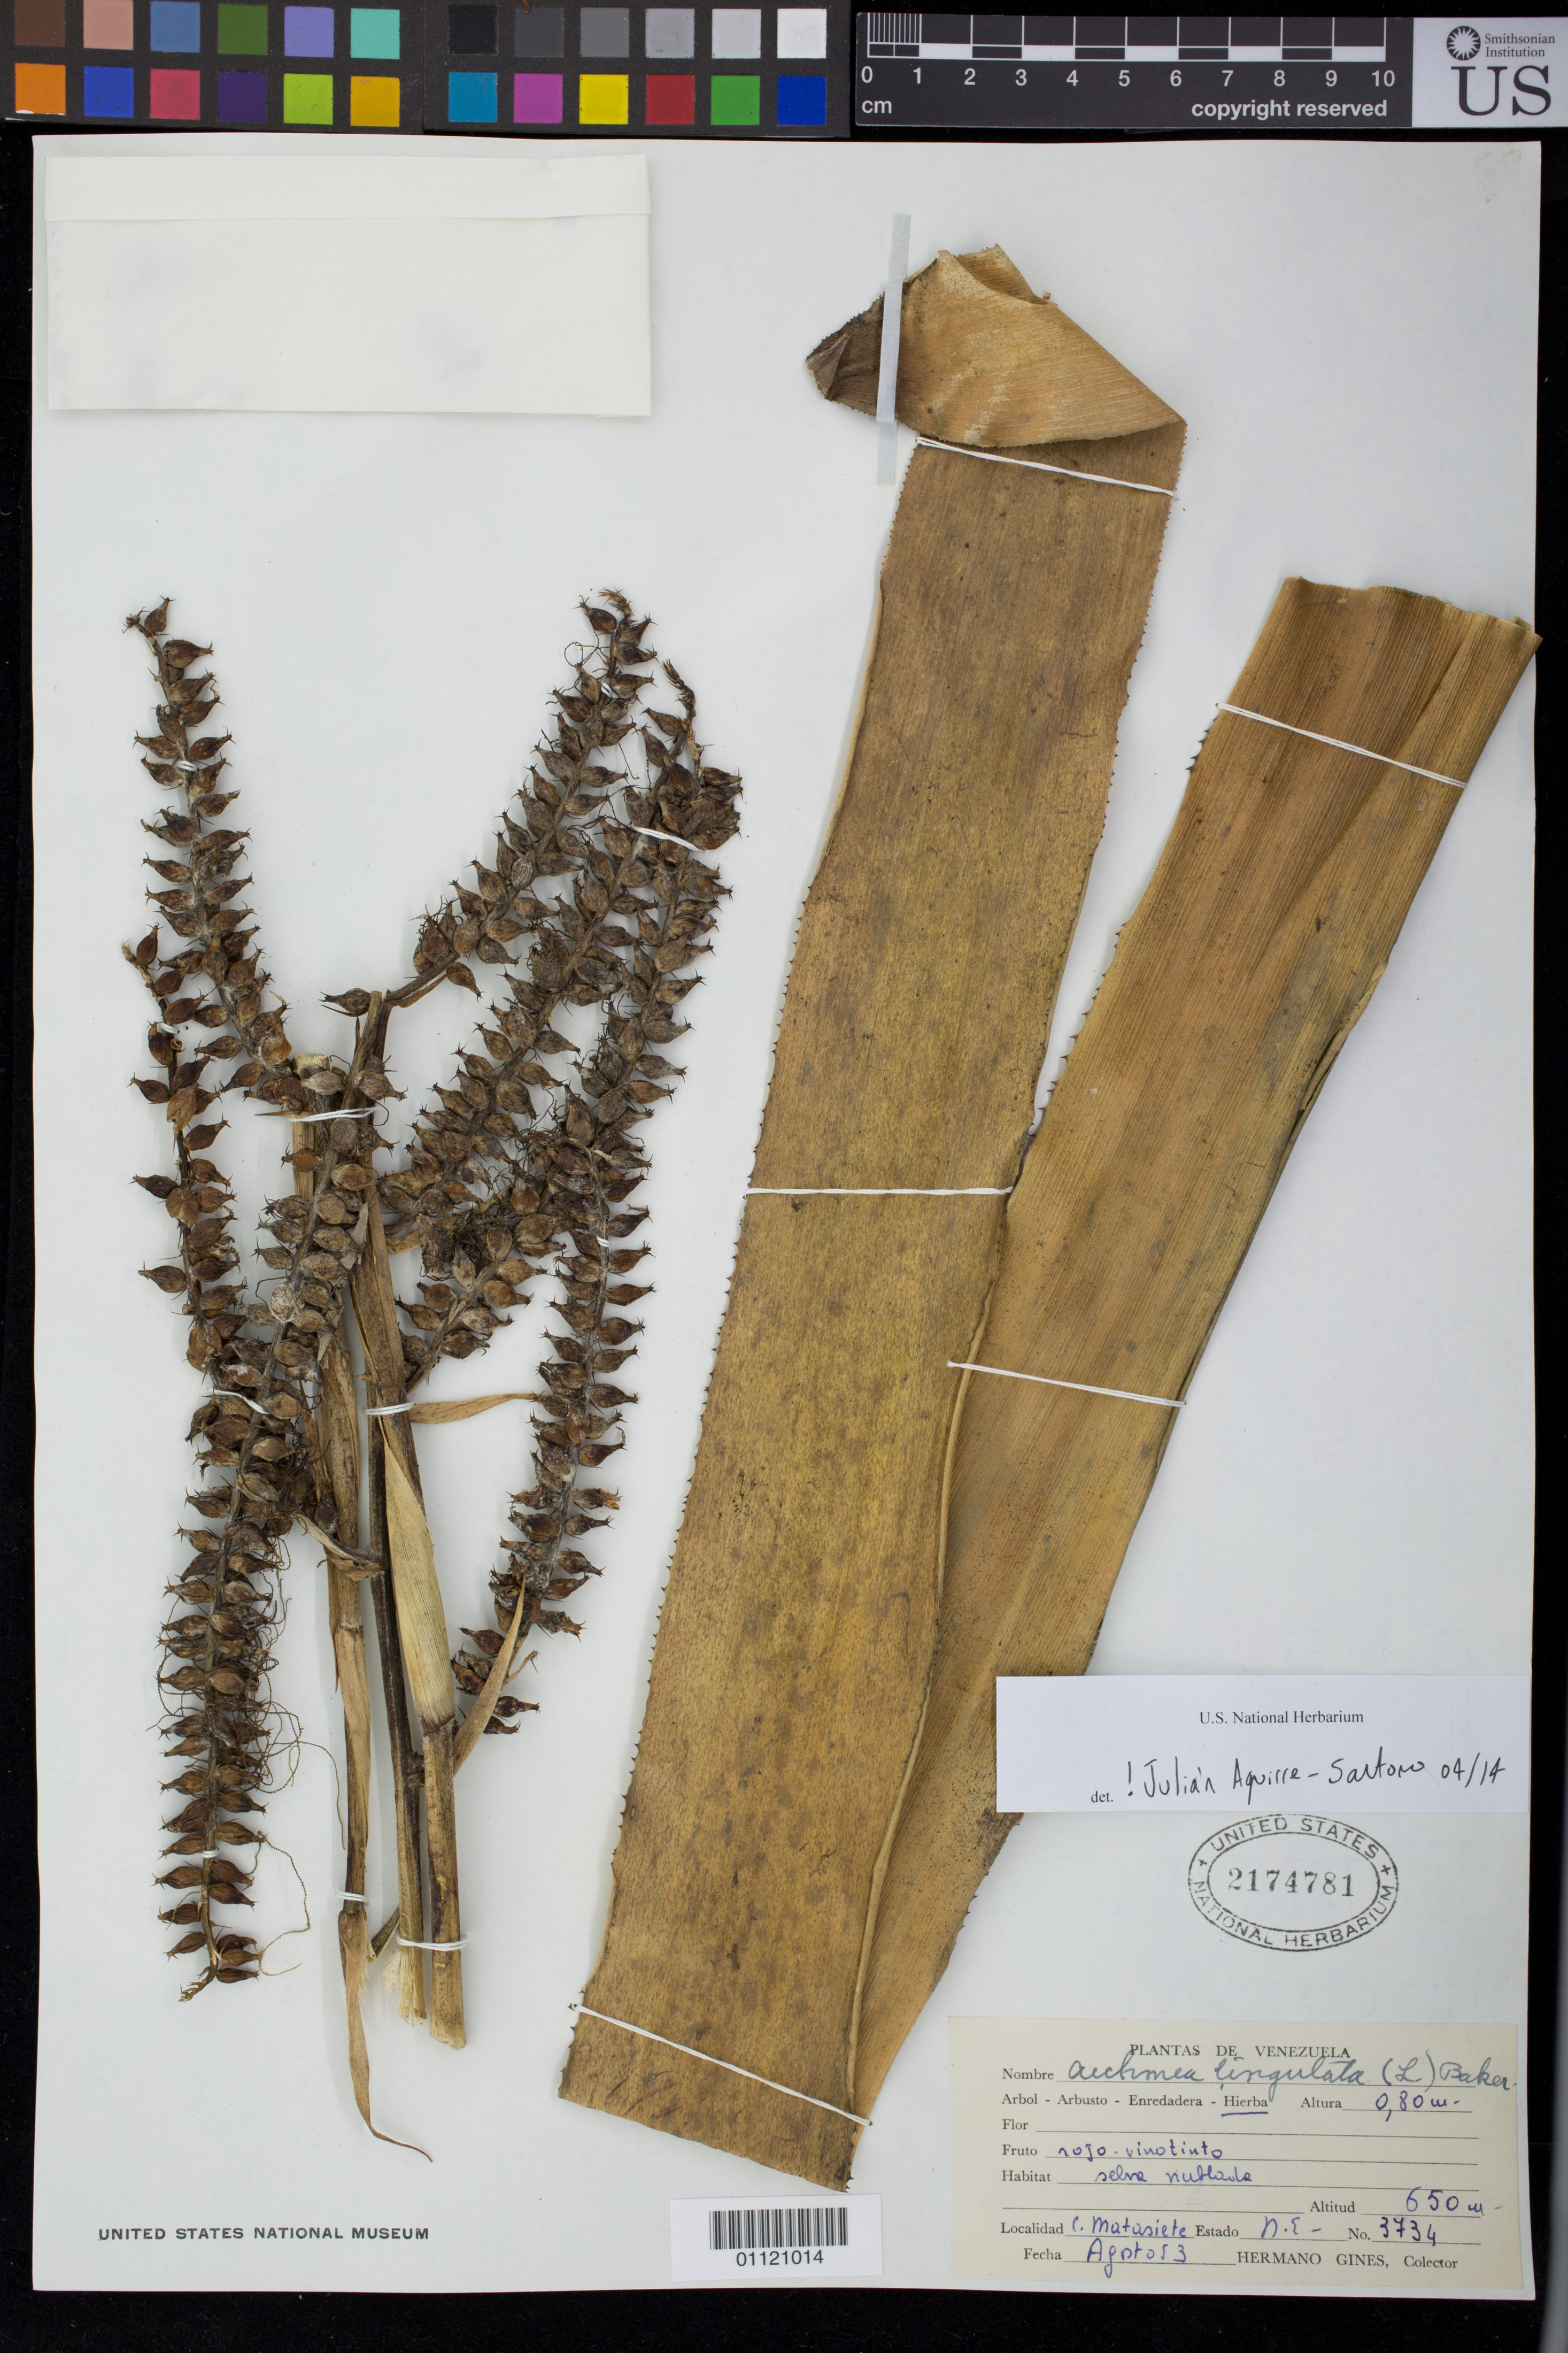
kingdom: Plantae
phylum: Tracheophyta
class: Liliopsida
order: Poales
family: Bromeliaceae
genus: Wittmackia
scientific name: Wittmackia lingulata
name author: (L.) Mez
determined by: Strong, Mark T., (BOT), Smithsonian Institution - National Museum of Natural History (UNITED STATES)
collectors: Bro. Gines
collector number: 3734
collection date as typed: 01 Aug 1953 to 31 Aug 1953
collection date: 1953-08-01/1953-08-31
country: Venezuela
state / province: Nueva Esparta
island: Margarita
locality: C. Matasiete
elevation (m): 650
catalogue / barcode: US 2174781